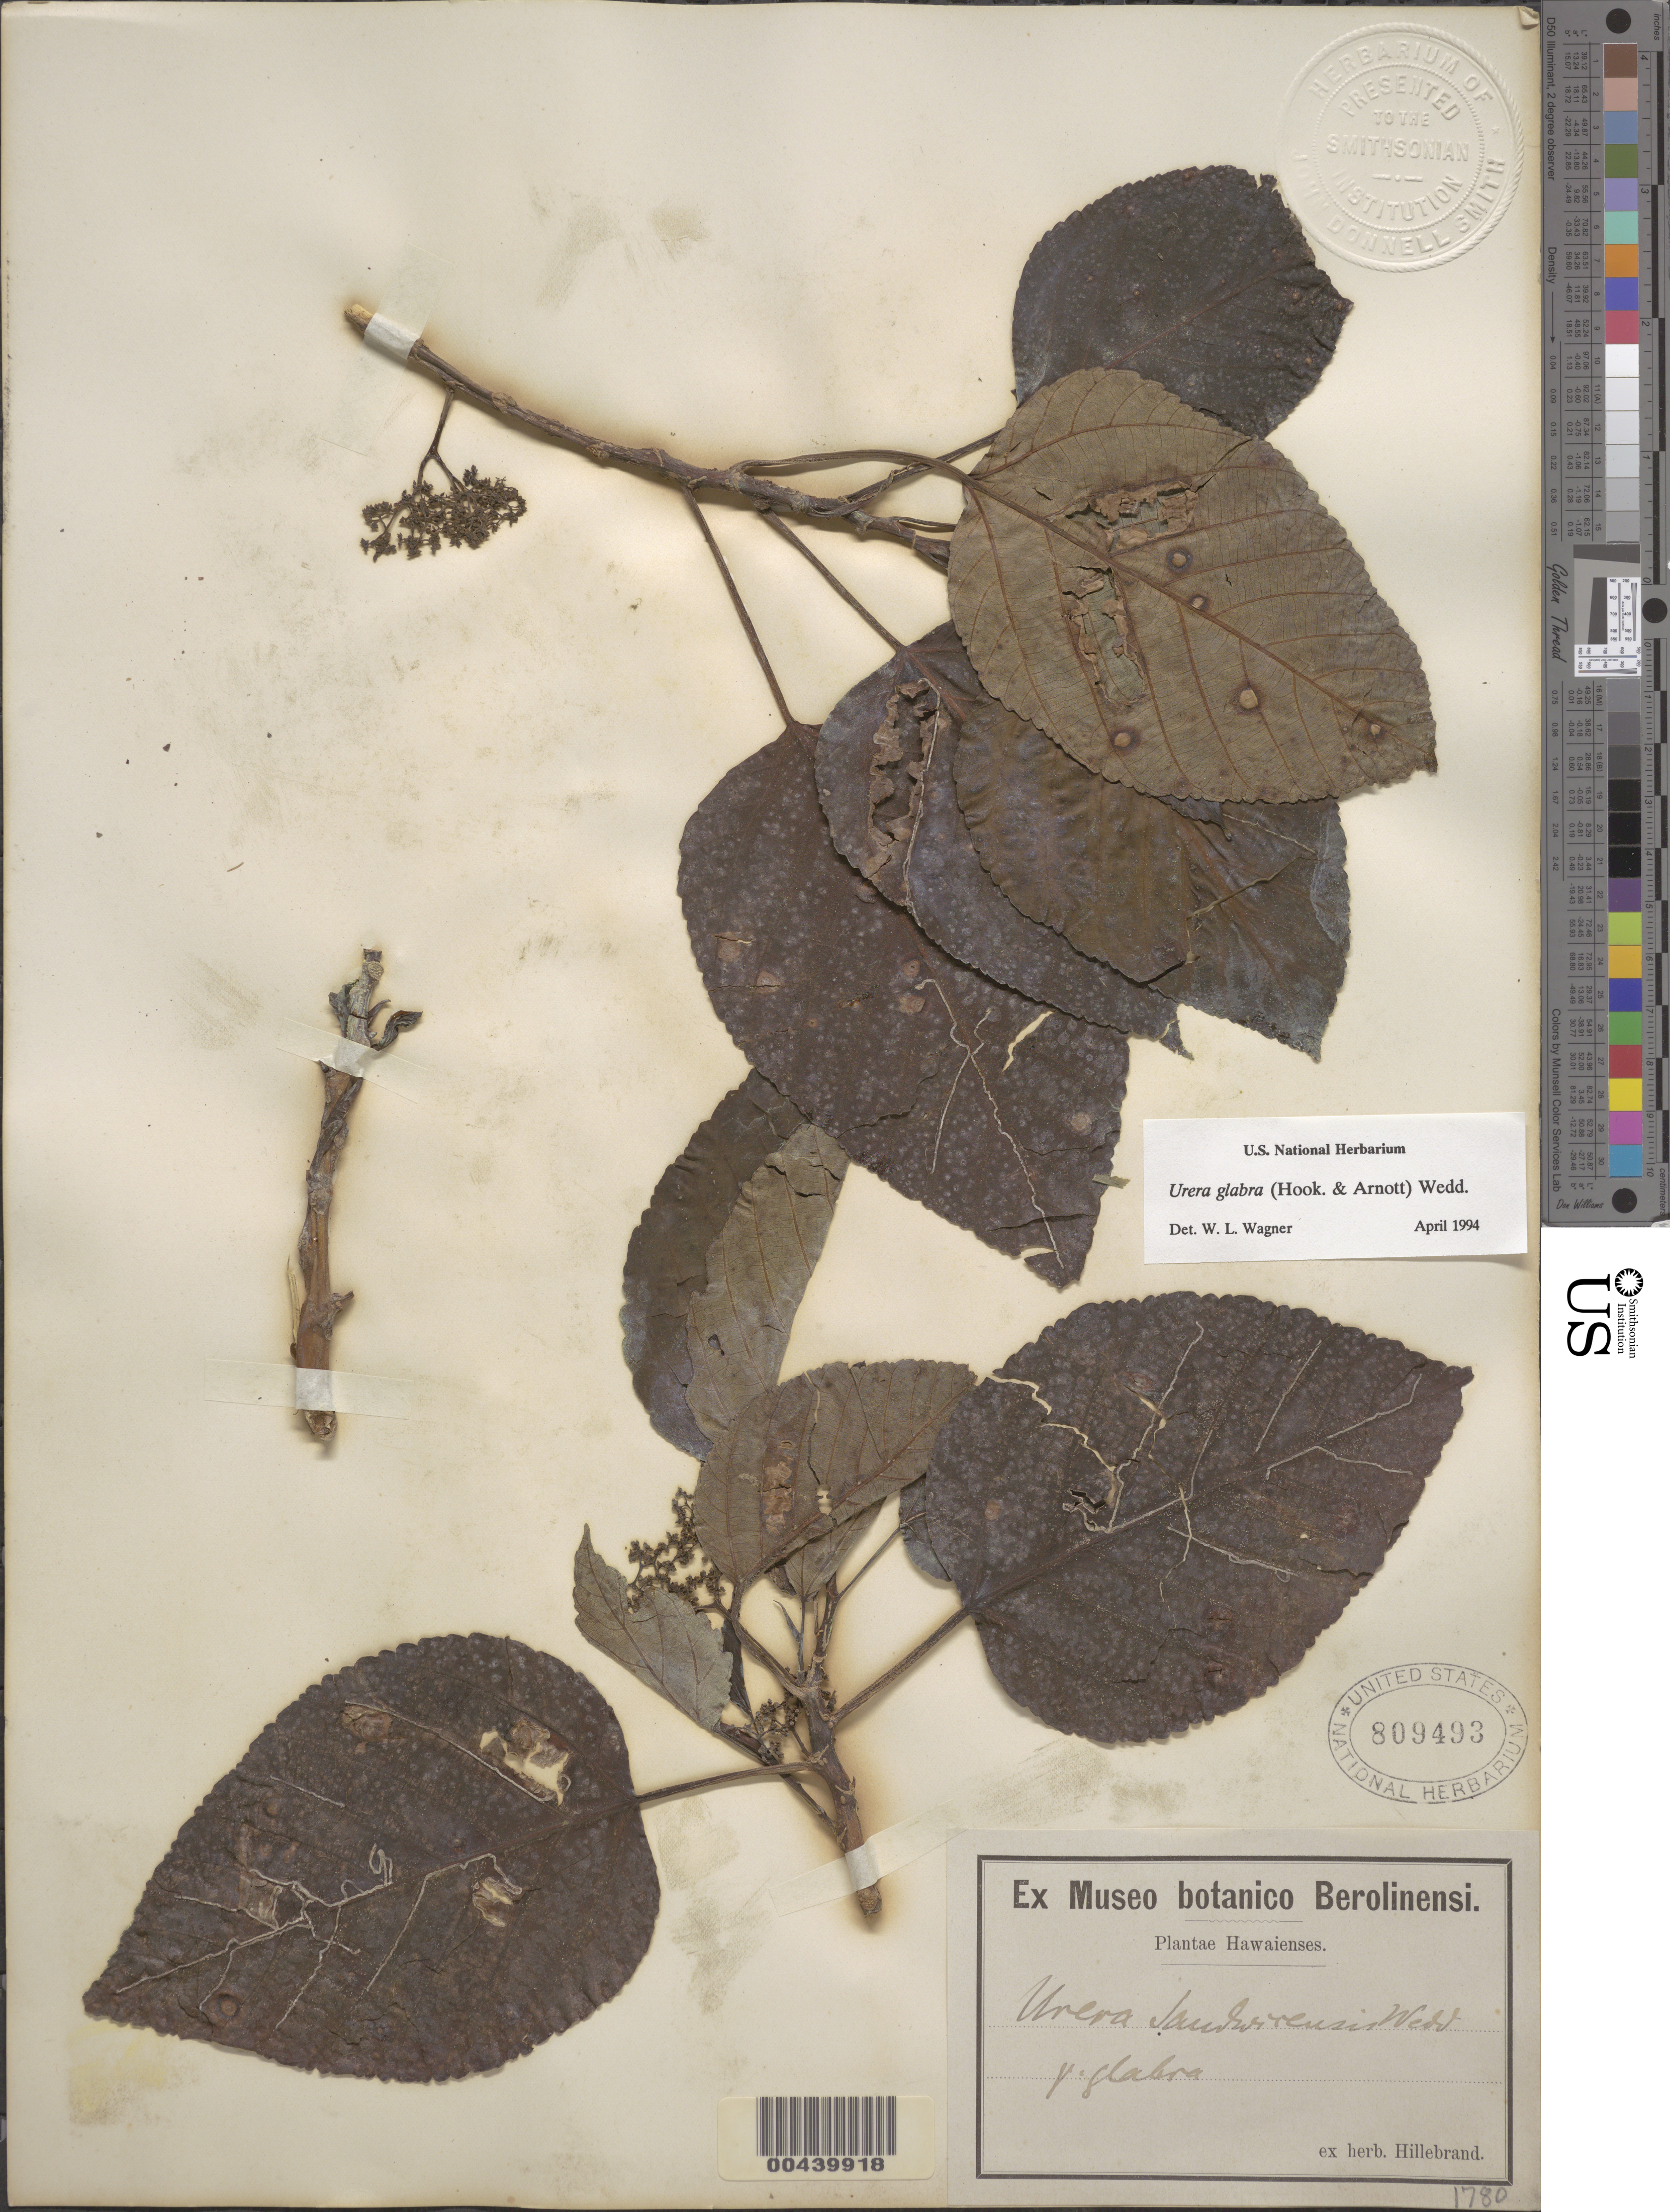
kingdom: Plantae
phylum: Tracheophyta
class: Magnoliopsida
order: Rosales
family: Urticaceae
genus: Touchardia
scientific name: Touchardia oahuensis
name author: T. Wells & A. K. Monro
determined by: Wagner, W. L., (BOT), Smithsonian Institution - National Museum of Natural History (UNITED STATES)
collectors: W. Hillebrand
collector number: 1780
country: United States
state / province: Hawaii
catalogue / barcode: US 809493